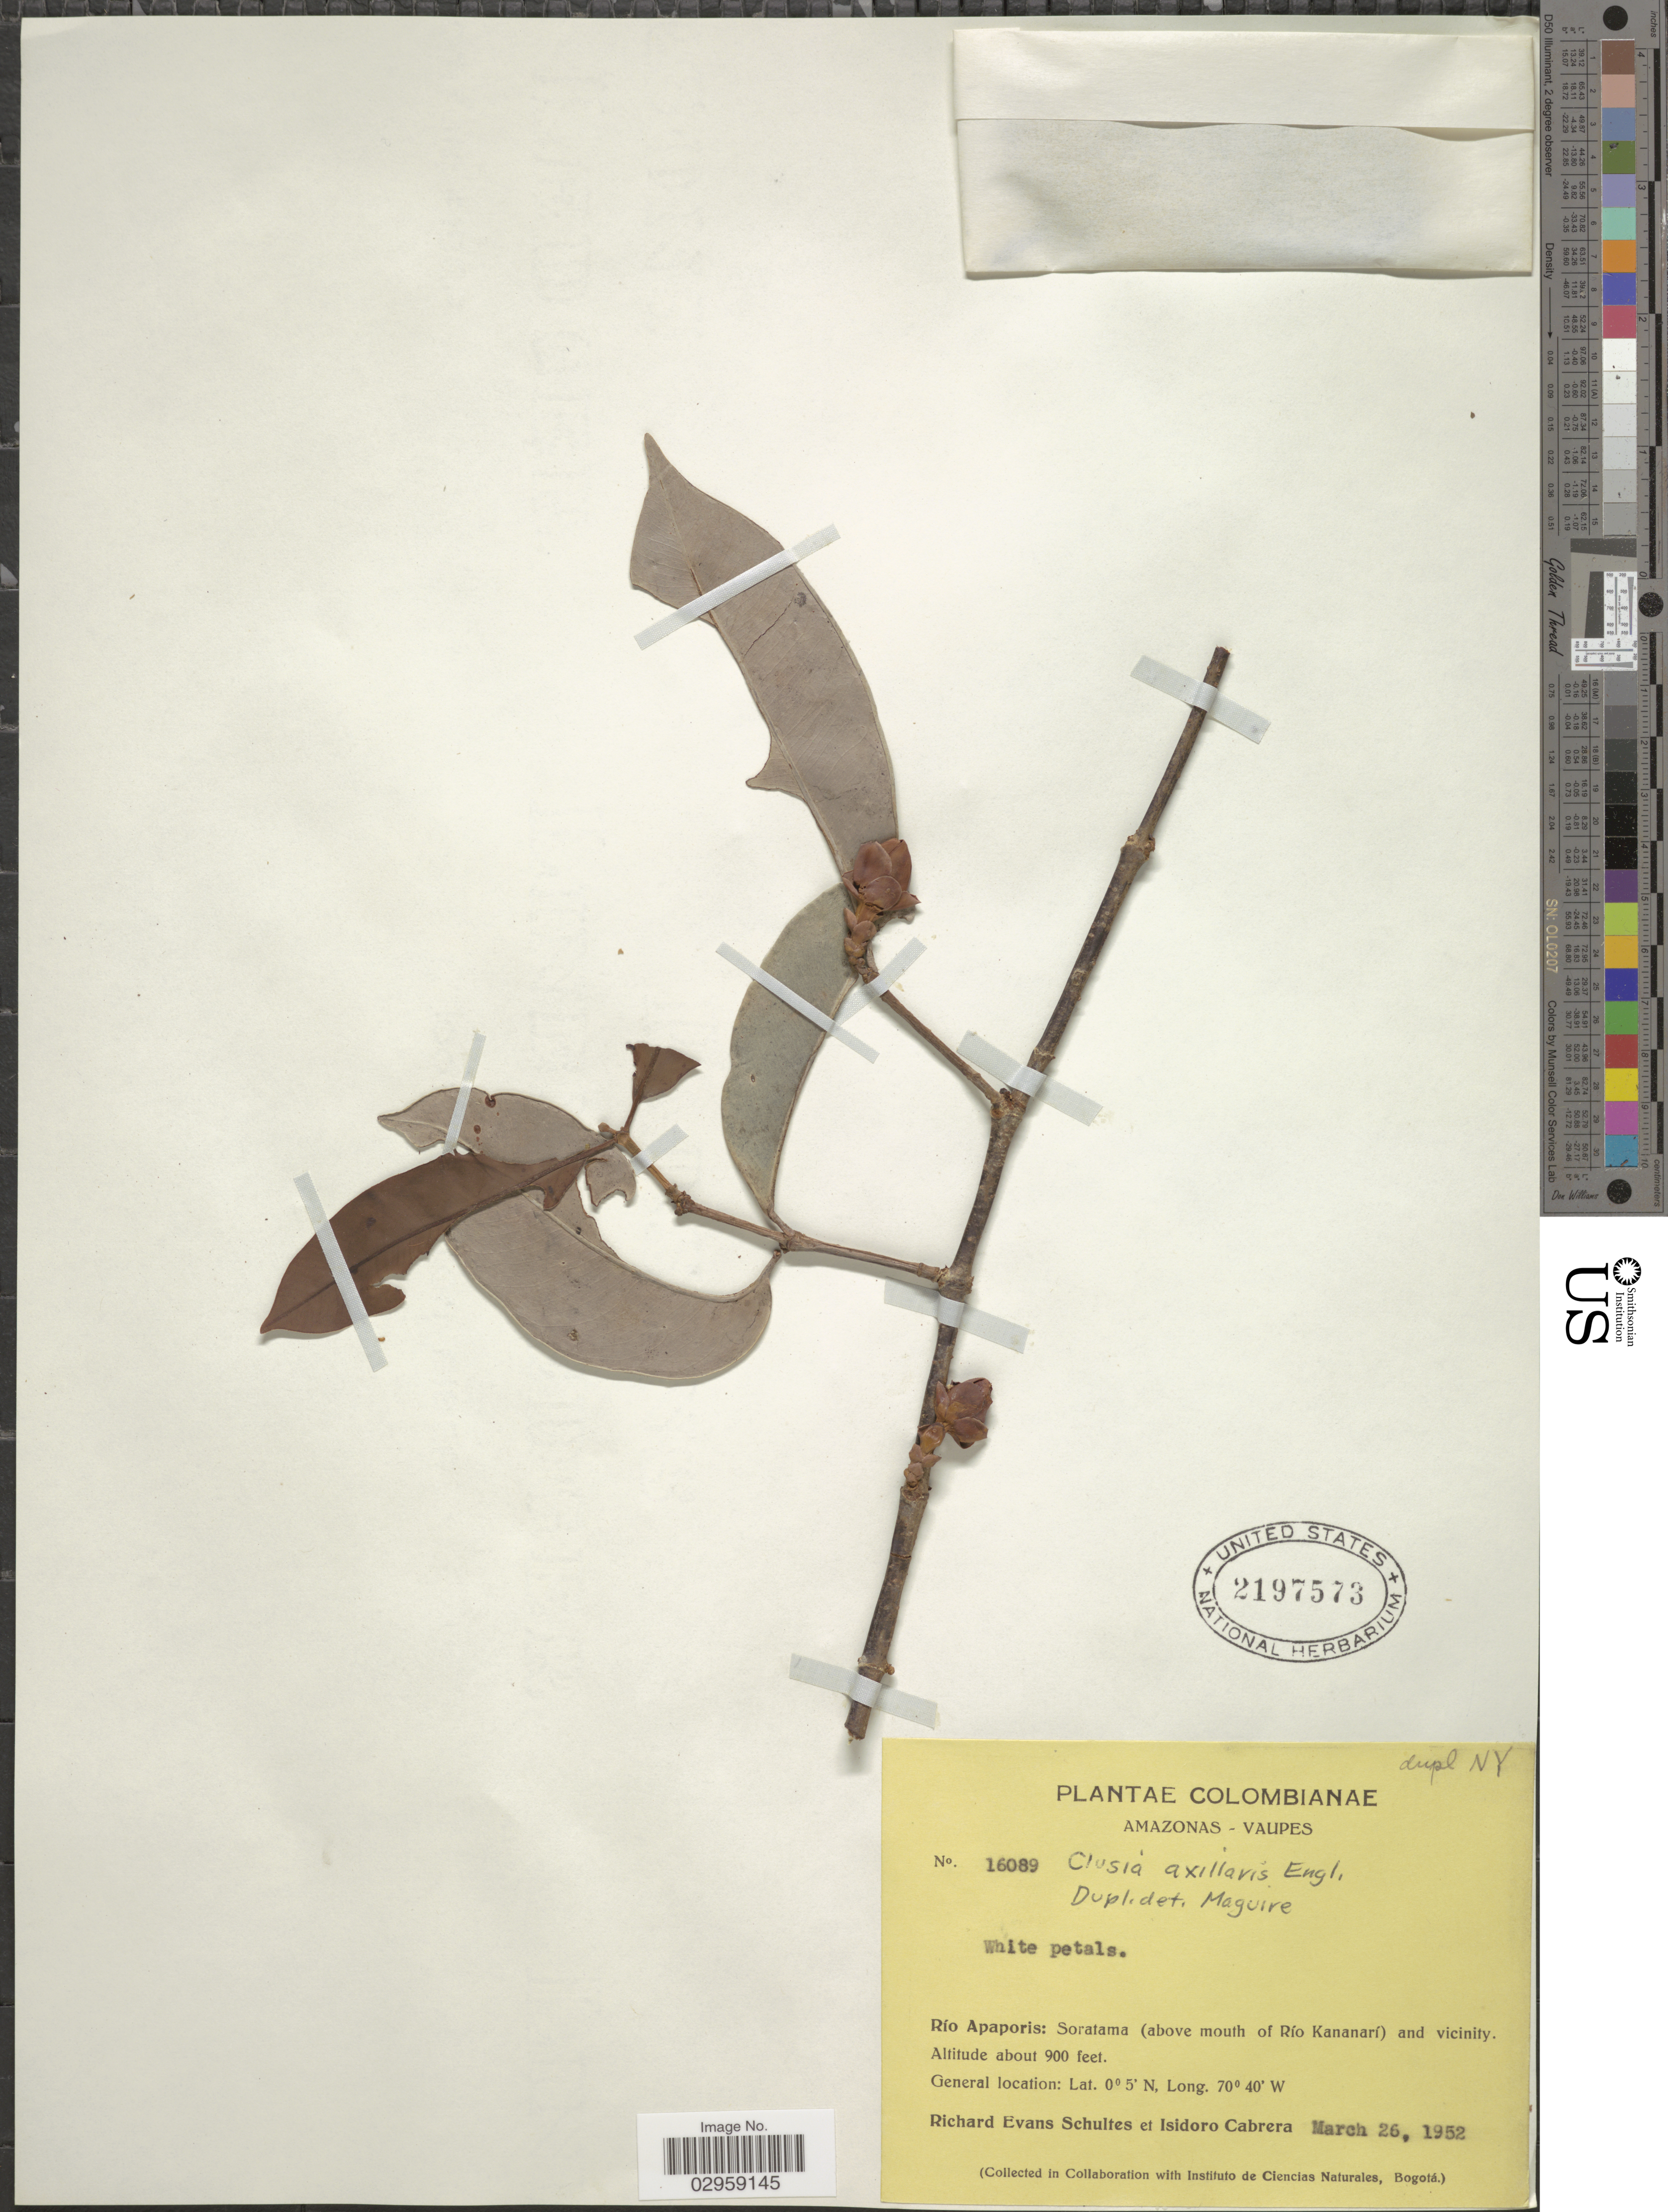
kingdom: Plantae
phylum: Tracheophyta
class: Magnoliopsida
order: Malpighiales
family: Clusiaceae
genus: Clusia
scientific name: Clusia axillaris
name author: Engl.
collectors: R. E. Schultes & I. Cabrera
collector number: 16089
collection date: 1952-03-26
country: Colombia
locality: Amazonas-Vaupes. Río Apaporis: Soratama (above mouth of Río Kananarí) and vicinity.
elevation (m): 274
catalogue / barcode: US 2197573